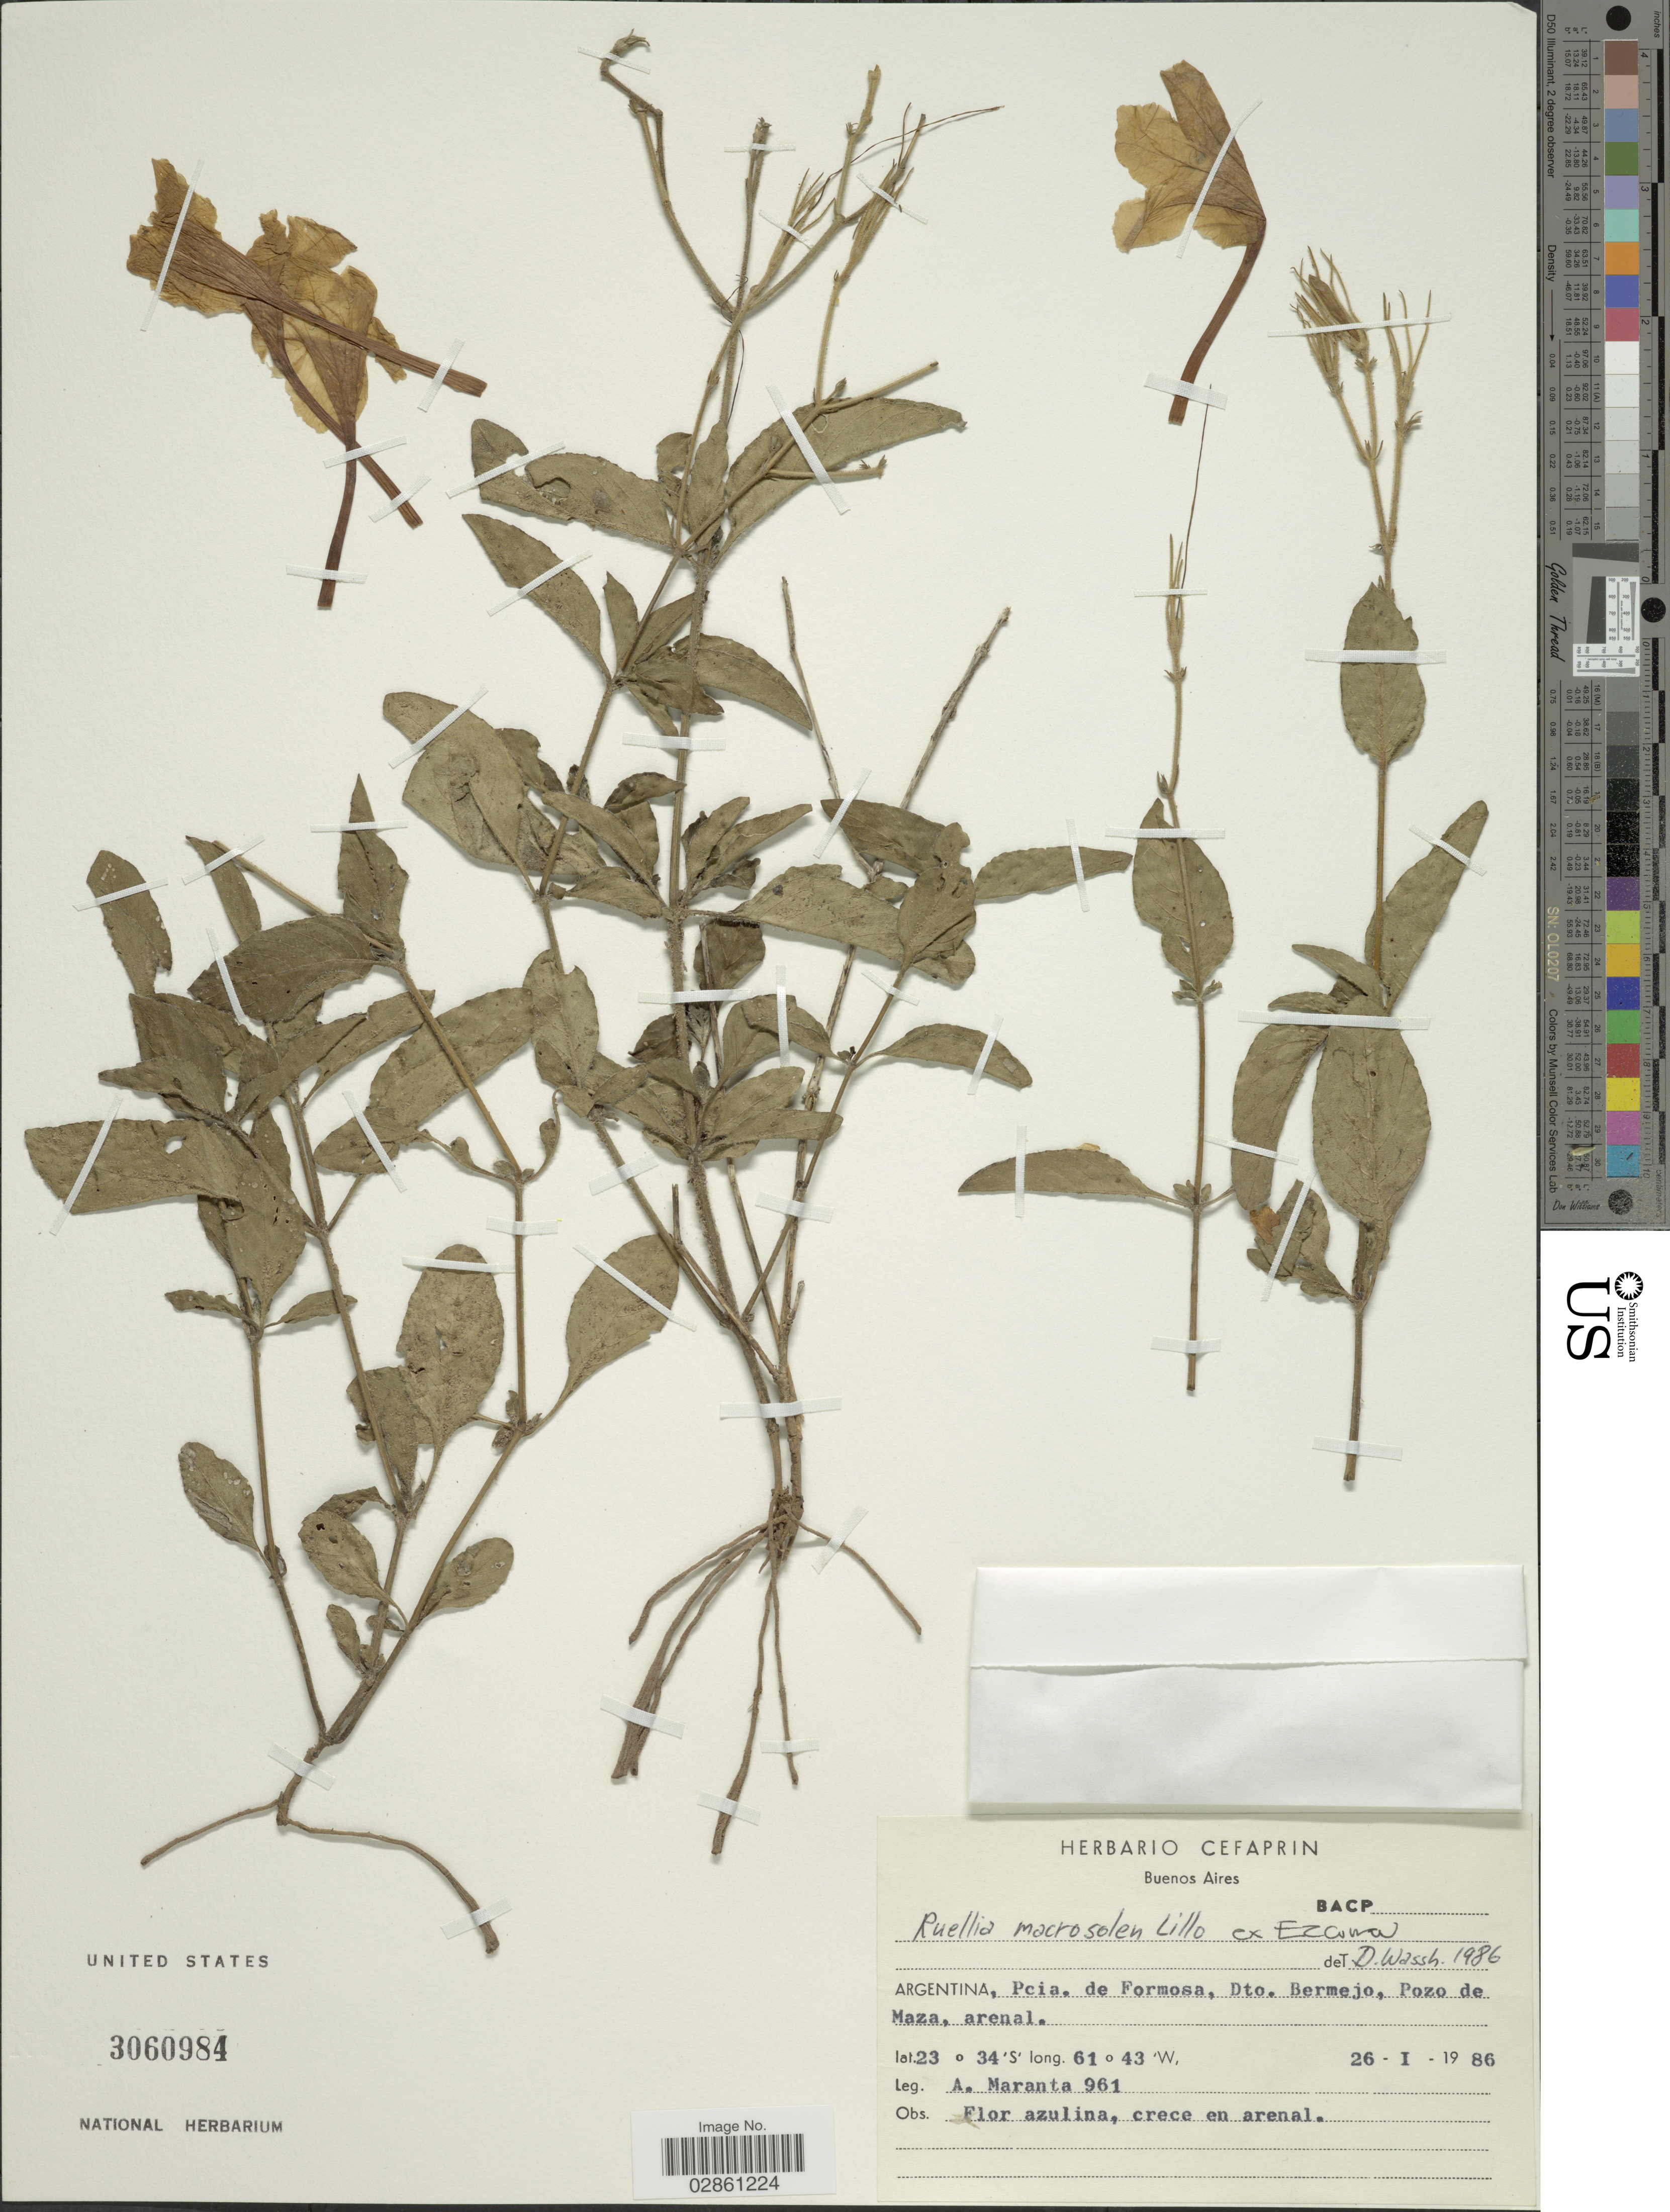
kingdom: Plantae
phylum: Tracheophyta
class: Magnoliopsida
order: Lamiales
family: Acanthaceae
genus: Ruellia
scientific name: Ruellia macrosolen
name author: Lillo ex C. Ezcurra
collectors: A. Maranta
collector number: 961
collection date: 1986-01-26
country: Argentina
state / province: Formosa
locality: Pcia. de Formosa. Dto. Bermejo, Pozo de Maza.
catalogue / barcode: US 3060984